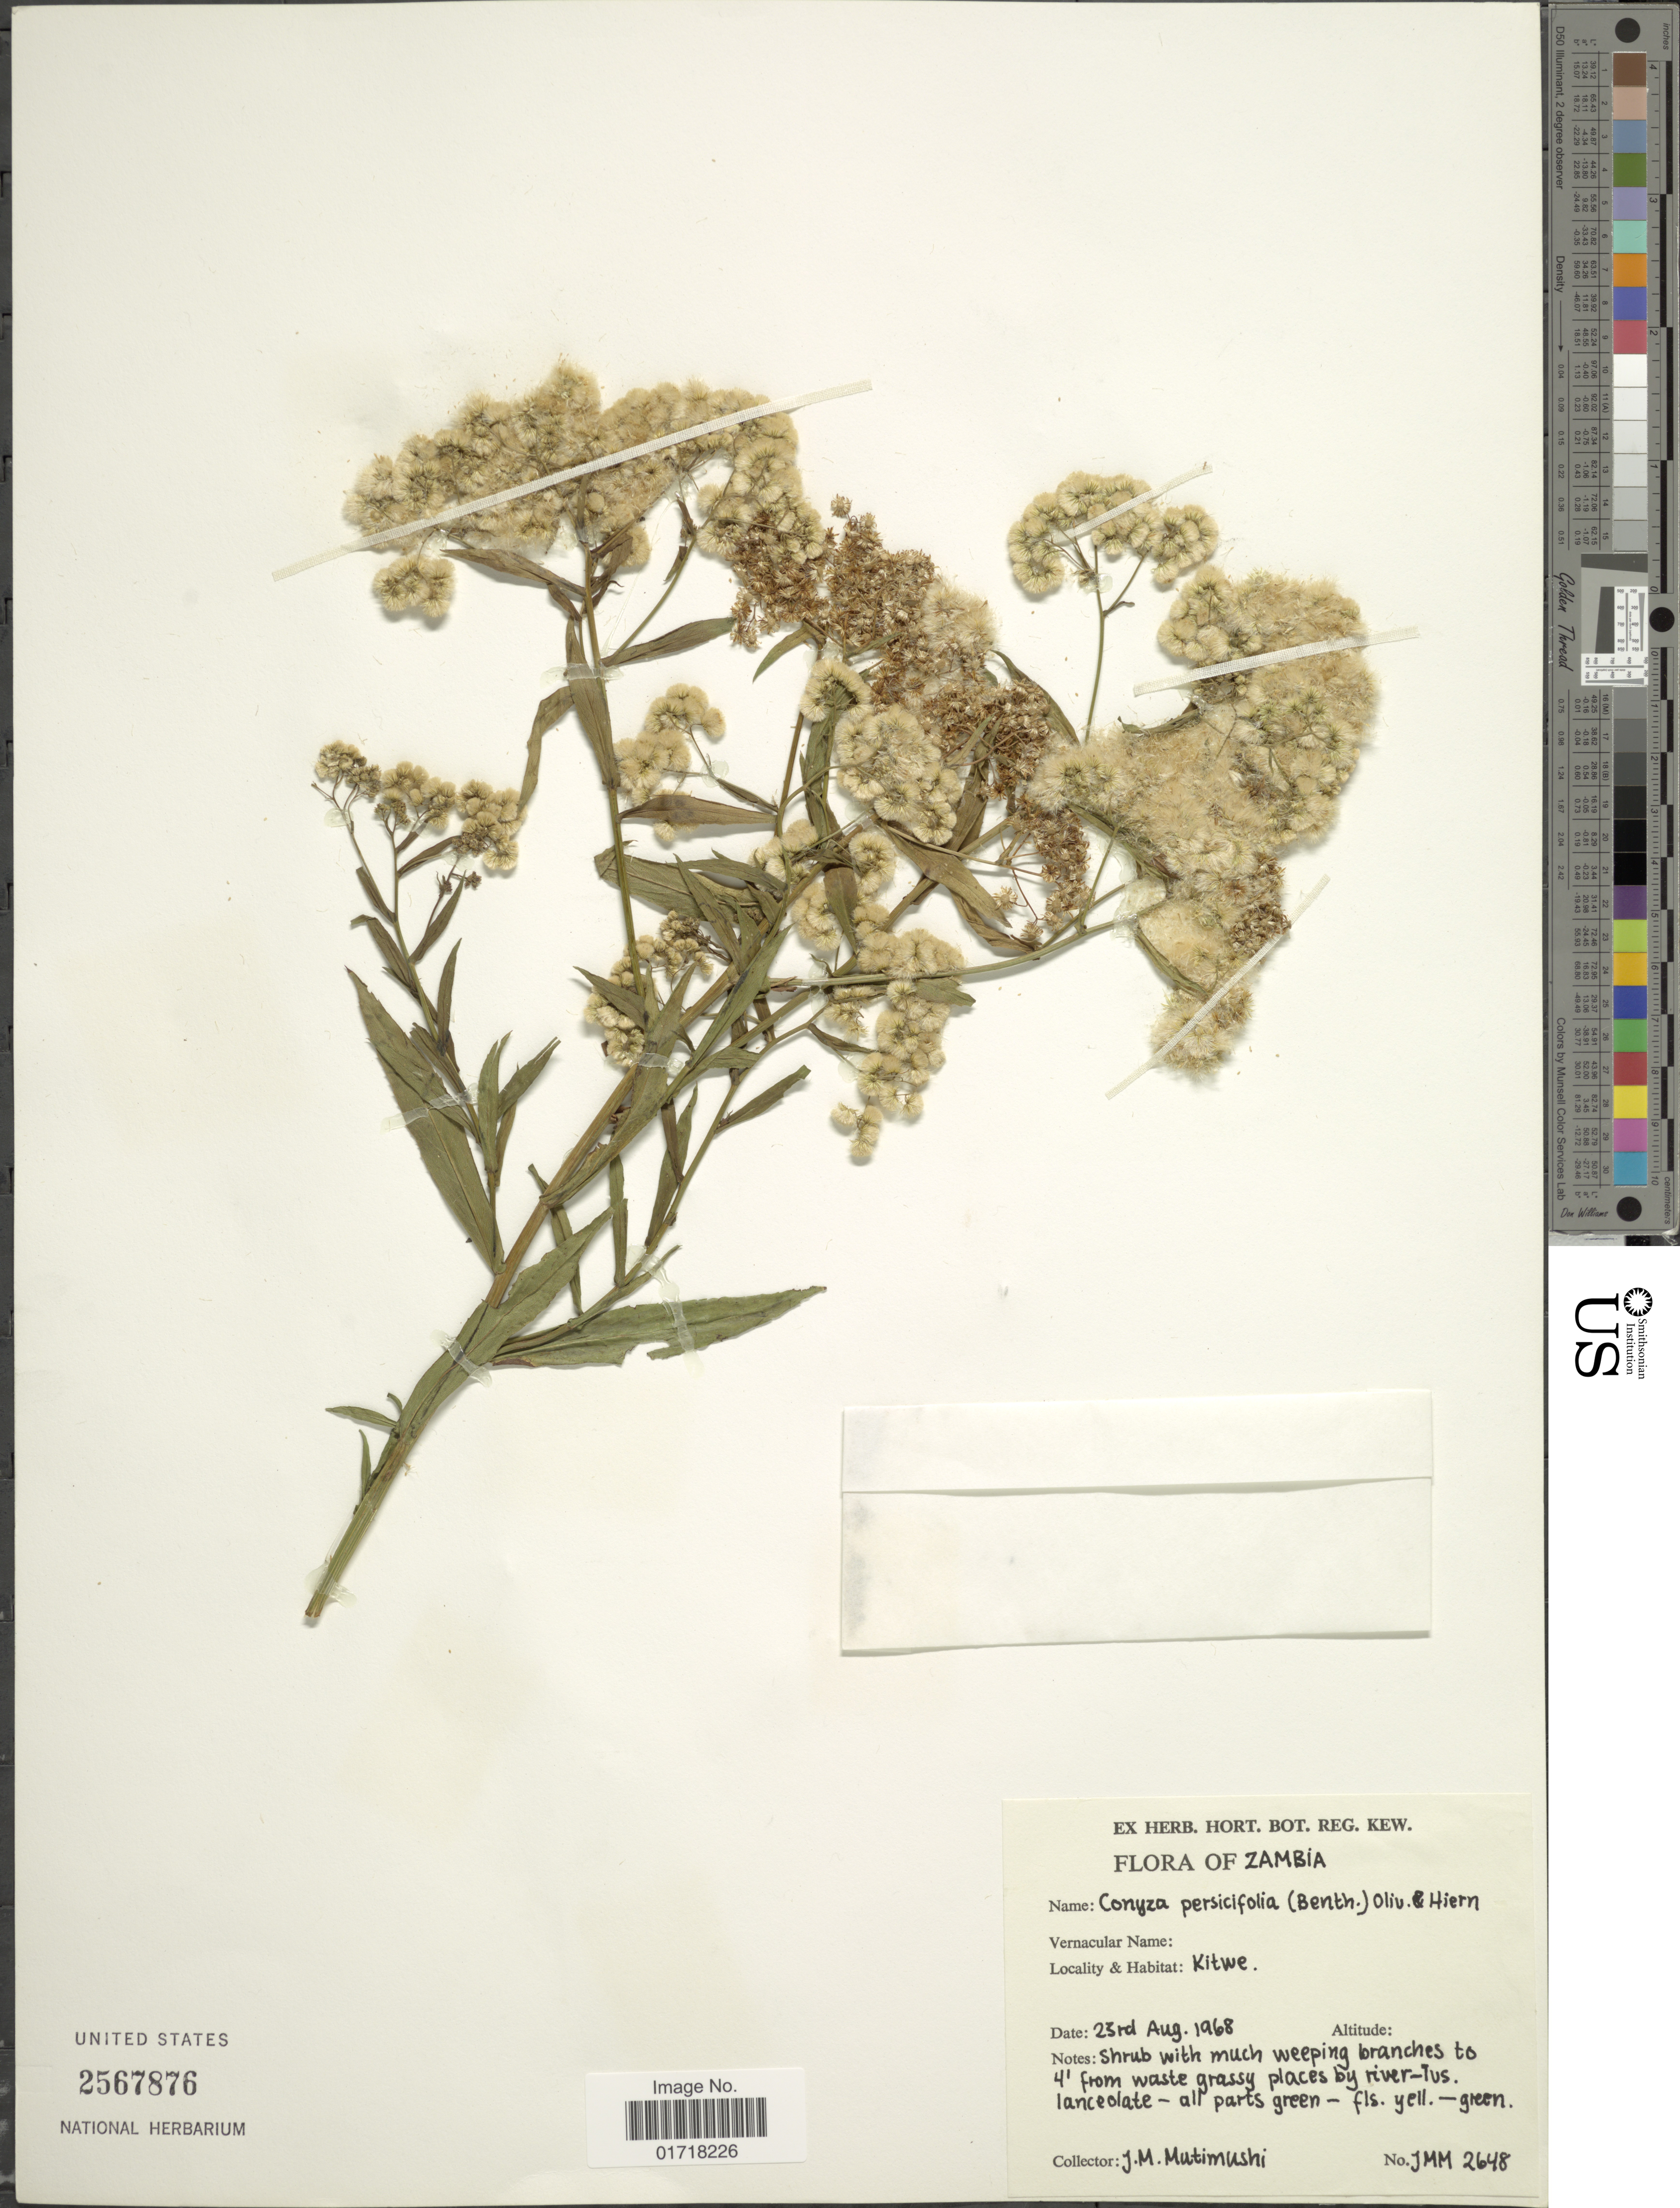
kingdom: Plantae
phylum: Tracheophyta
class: Magnoliopsida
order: Asterales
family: Asteraceae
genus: Conyza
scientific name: Conyza persicifolia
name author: (Benth.) Oliv. & Hiern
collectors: J. Mutimushi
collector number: JMM 2648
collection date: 1968-08-23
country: Zambia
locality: Zambia, Kitwe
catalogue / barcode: US 2567876